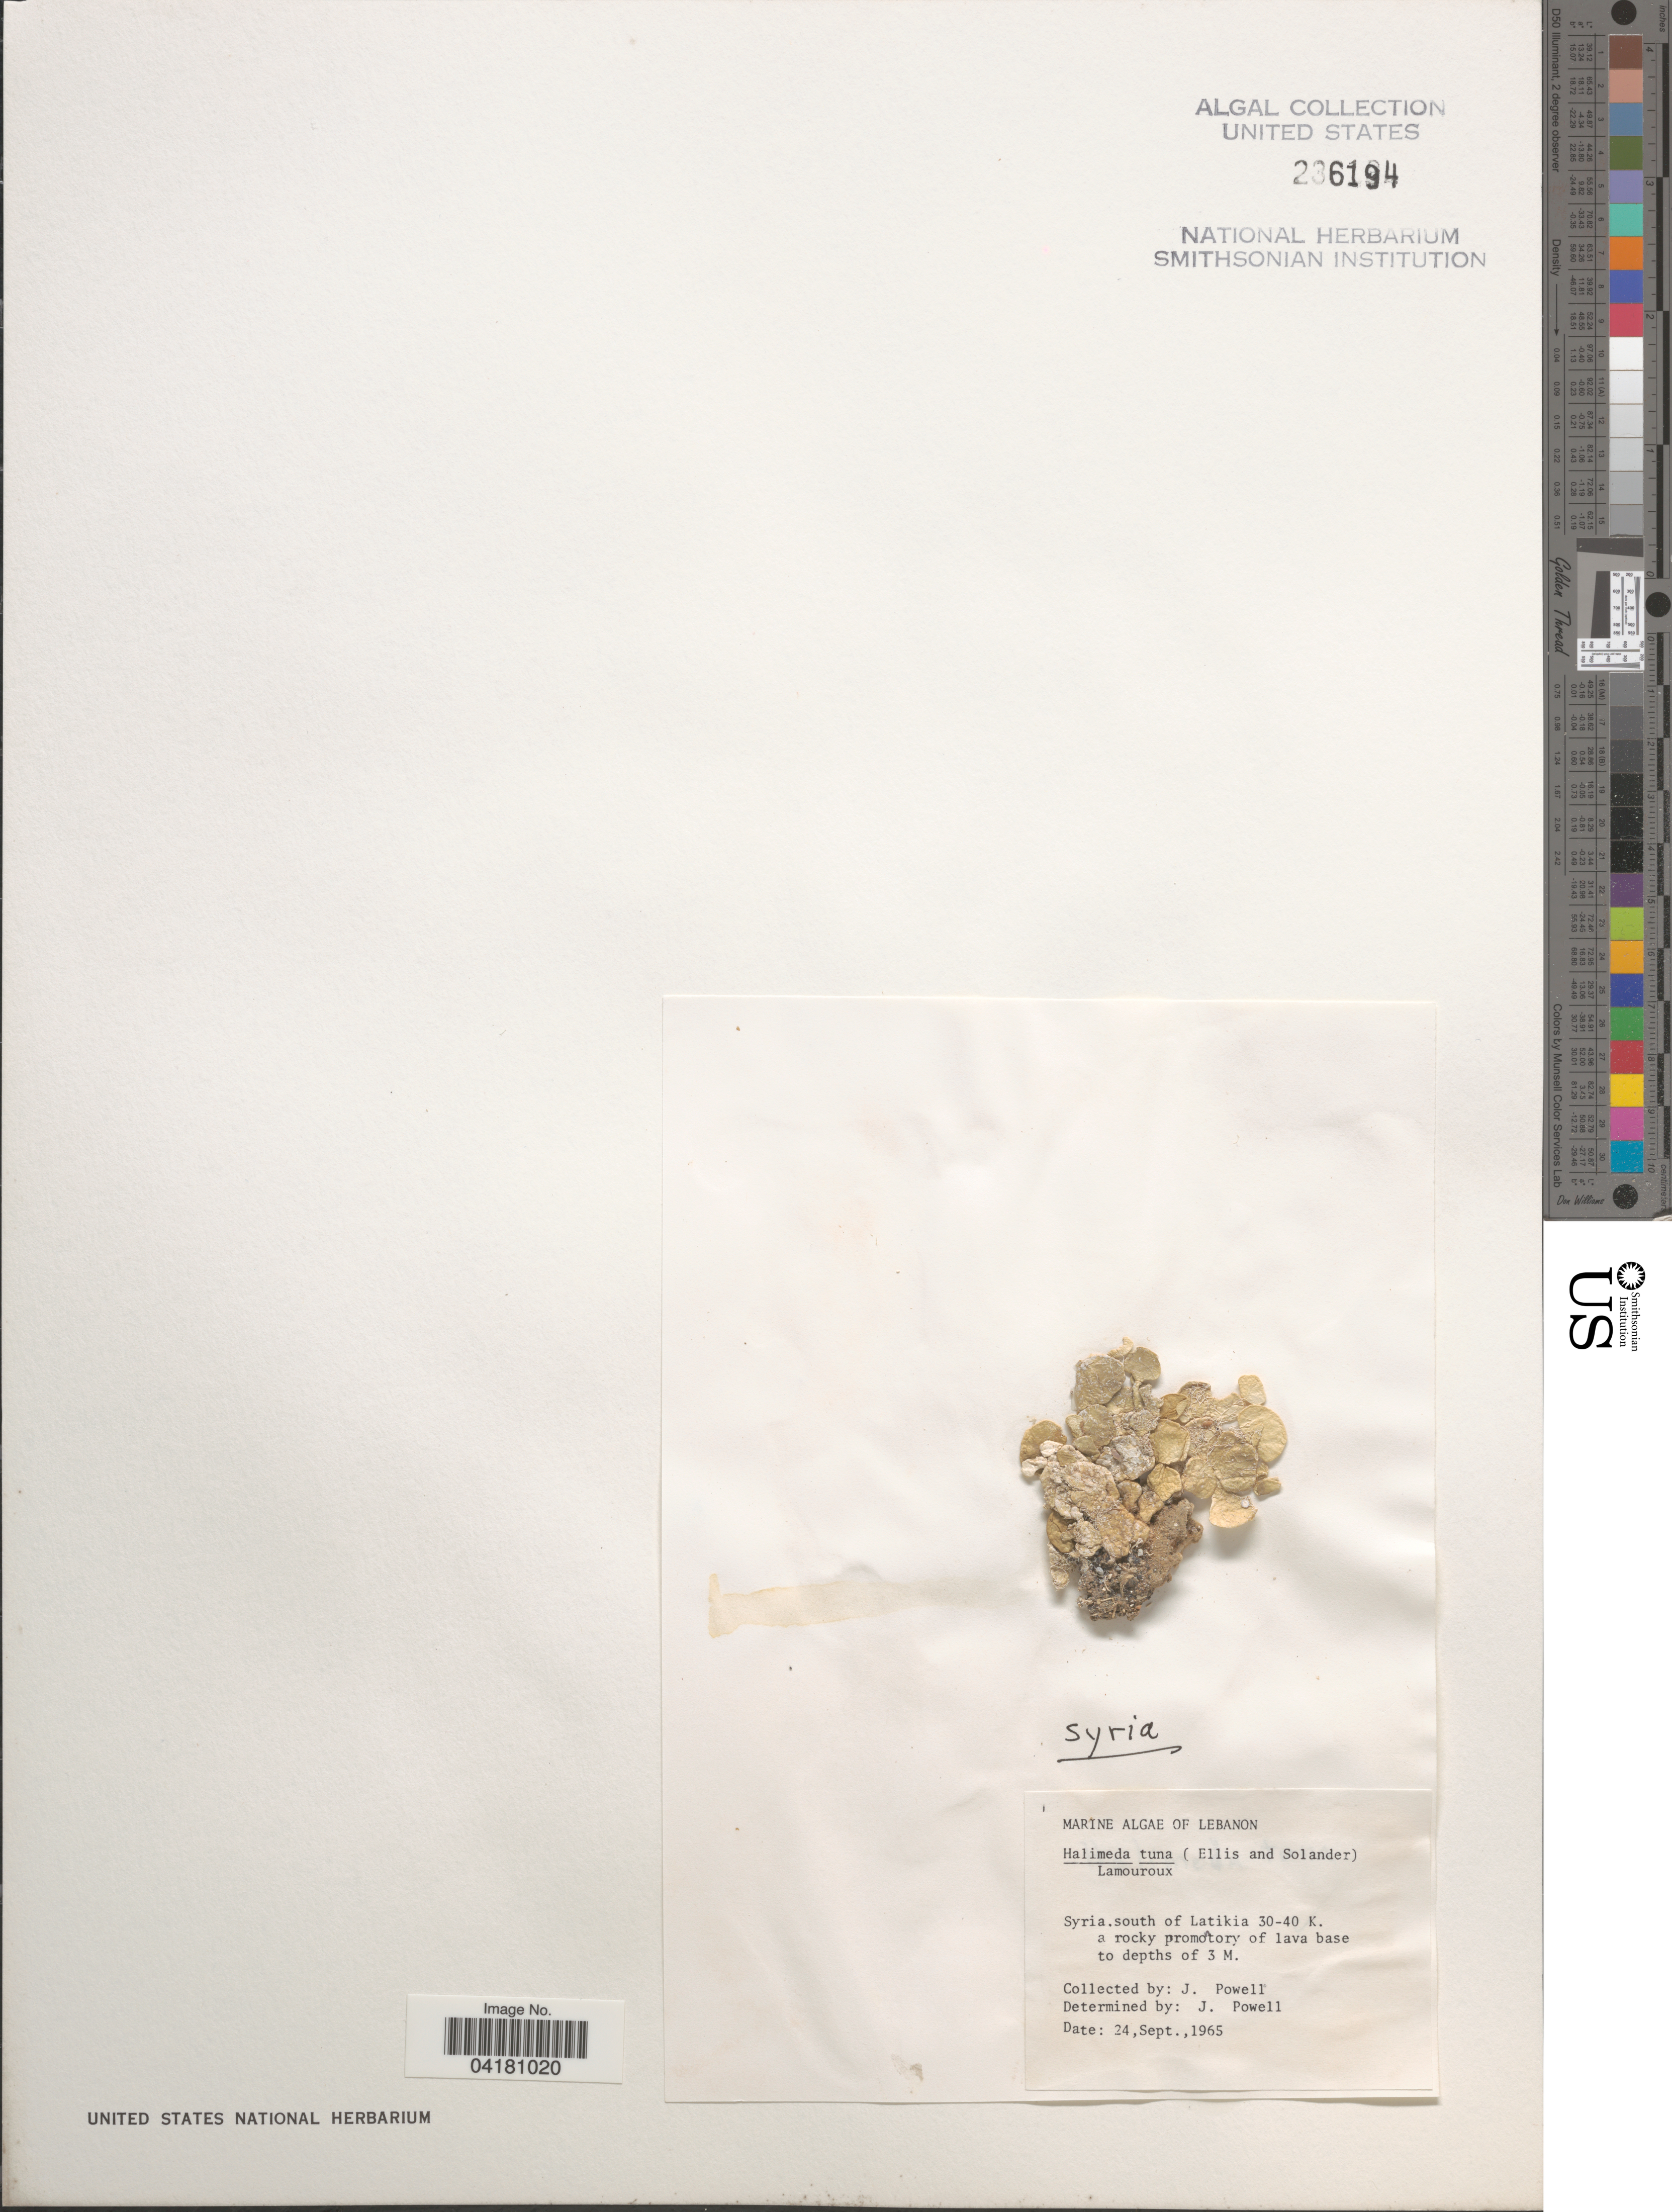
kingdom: Plantae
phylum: Chlorophyta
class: Ulvophyceae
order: Bryopsidales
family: Halimedaceae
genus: Halimeda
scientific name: Halimeda tuna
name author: (J. Ellis & Sol.) J.V.Lamouroux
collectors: J. Powell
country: Syria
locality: South of Latikia 30-40 K. a rocky promontory of lava base to depths of 3 M.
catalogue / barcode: US 236194